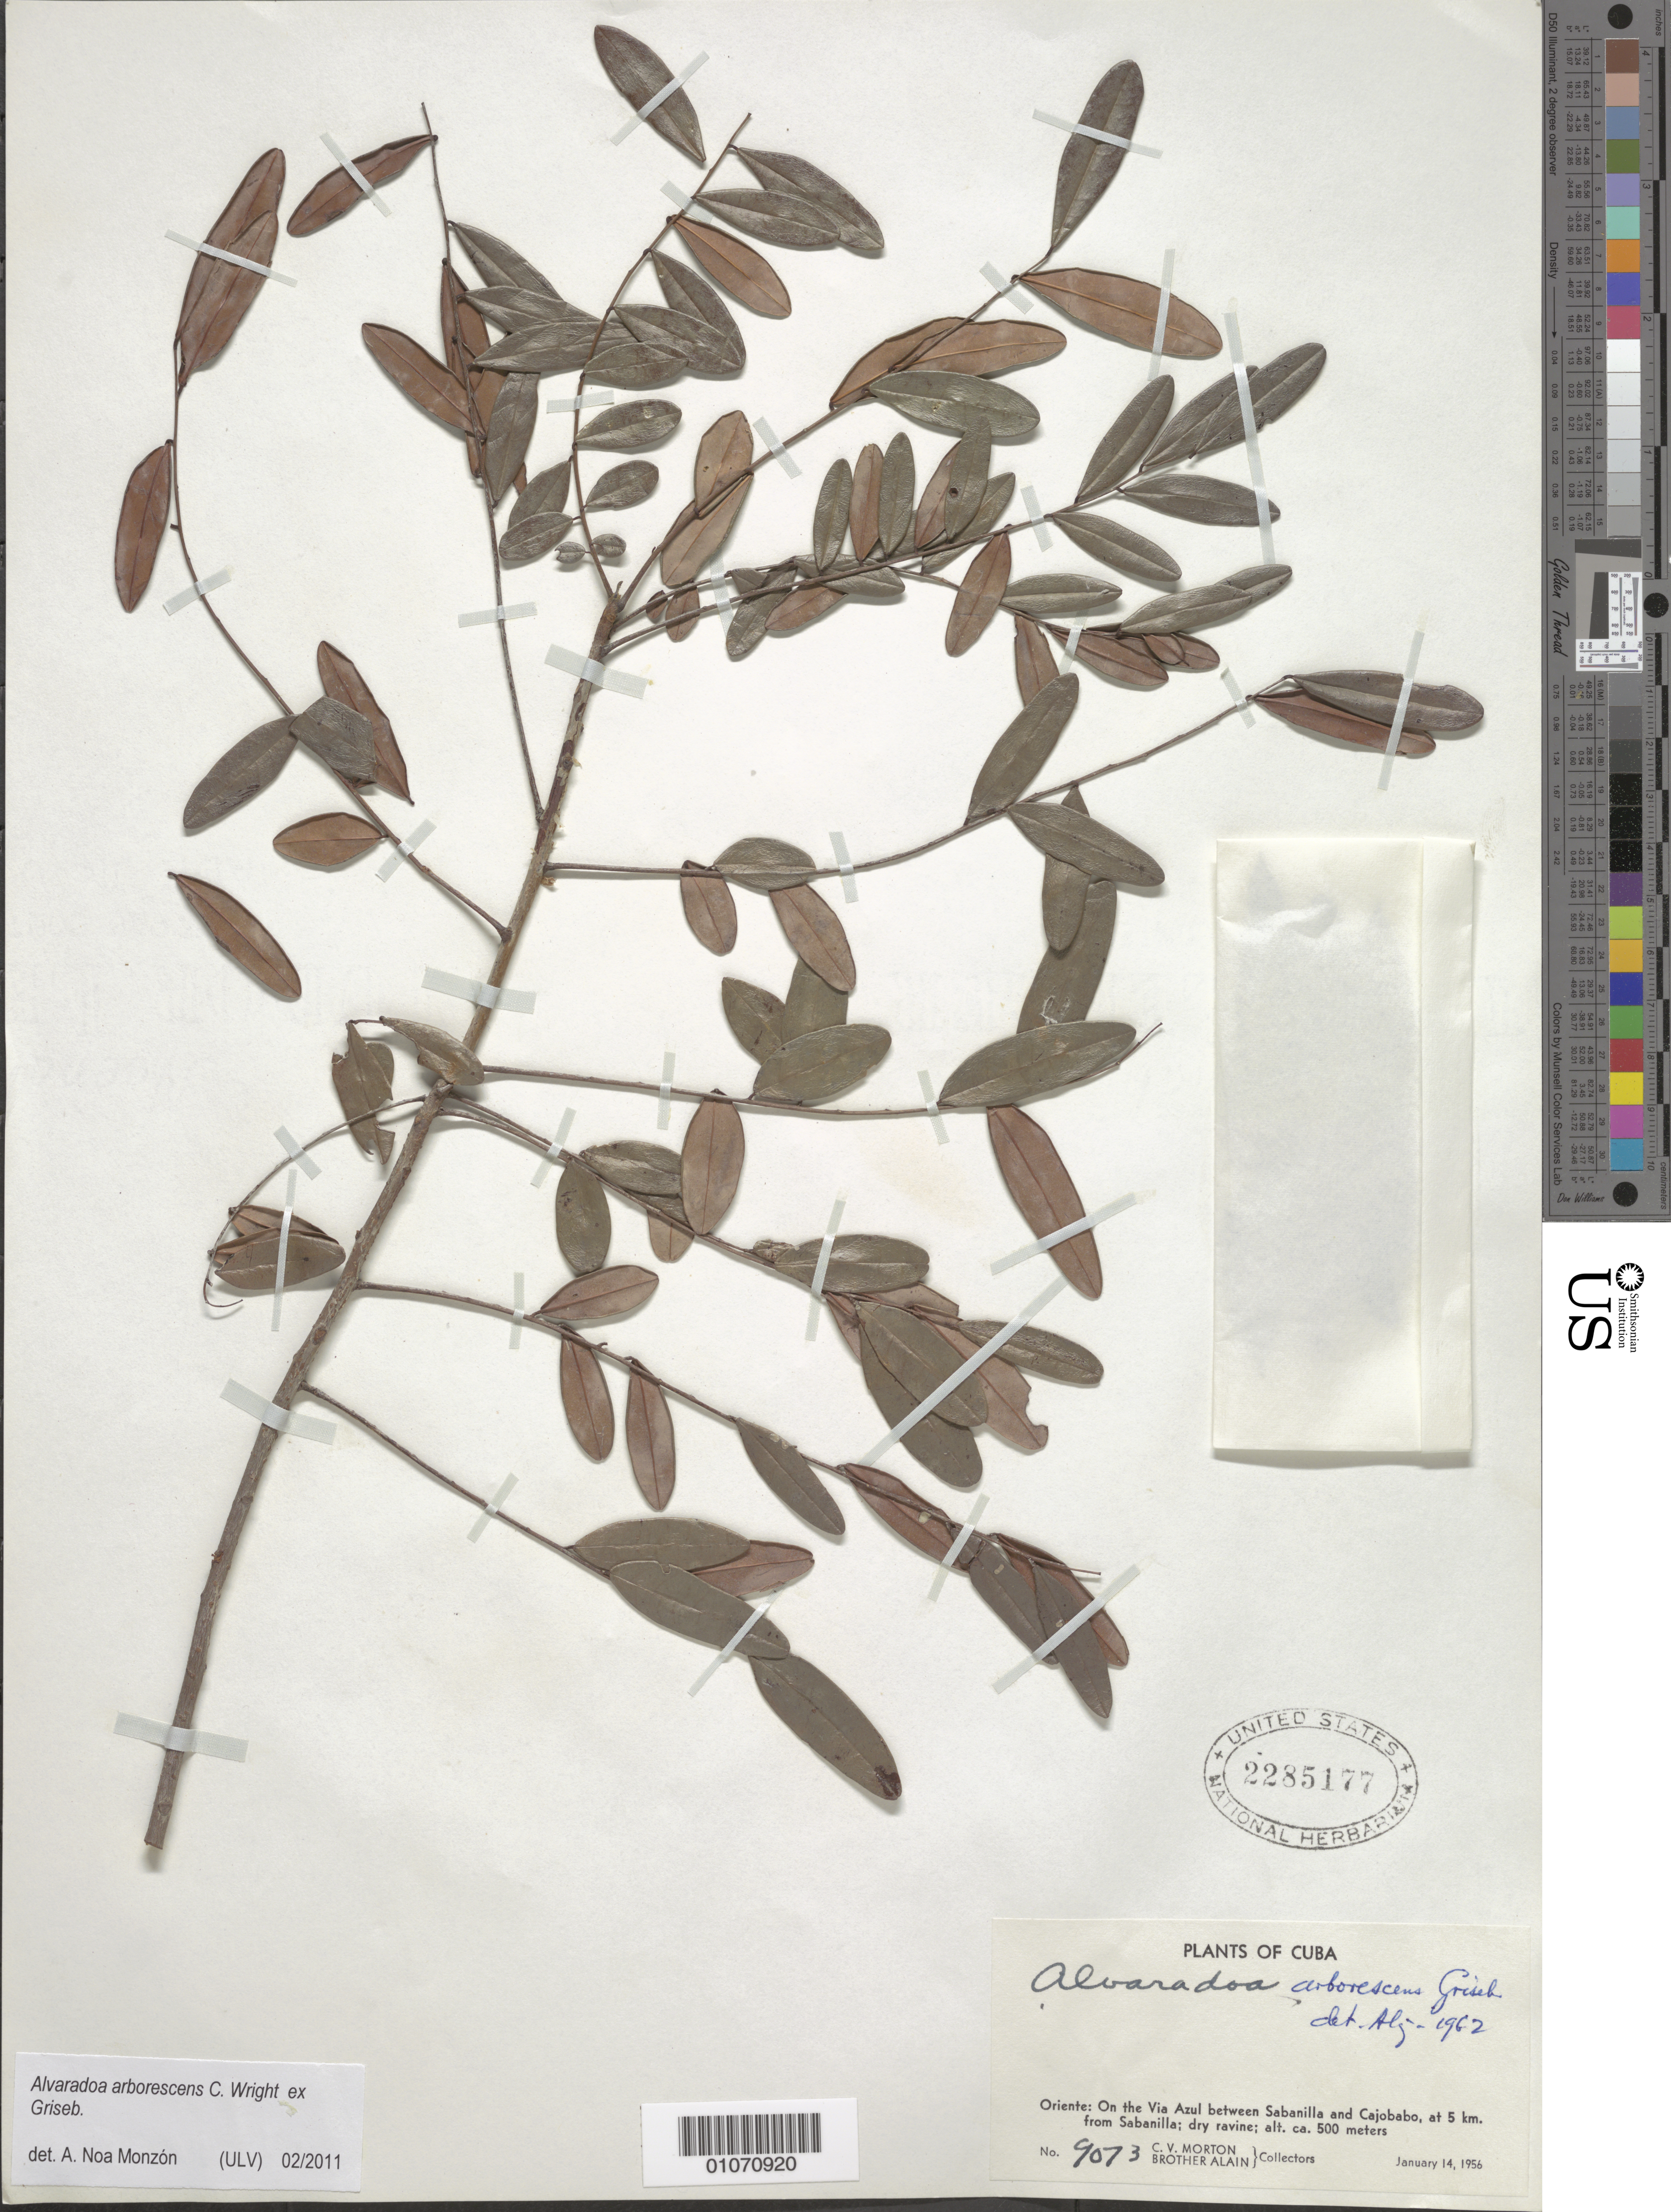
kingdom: Plantae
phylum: Tracheophyta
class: Magnoliopsida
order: Picramniales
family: Picramniaceae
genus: Alvaradoa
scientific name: Alvaradoa arborescens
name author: C. Wright in Griseb.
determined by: Noa Monzón, A.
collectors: C. V. Morton & A. H. Liogier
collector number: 9073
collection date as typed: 14 Jan 1956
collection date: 1956-01-15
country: Cuba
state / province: Oriente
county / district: Dry forest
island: Cuba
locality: Via Azul, between Sabanilla and Cajobabo, at 5 km from Sabanilla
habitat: Dry ravine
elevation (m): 500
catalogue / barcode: US 2285177